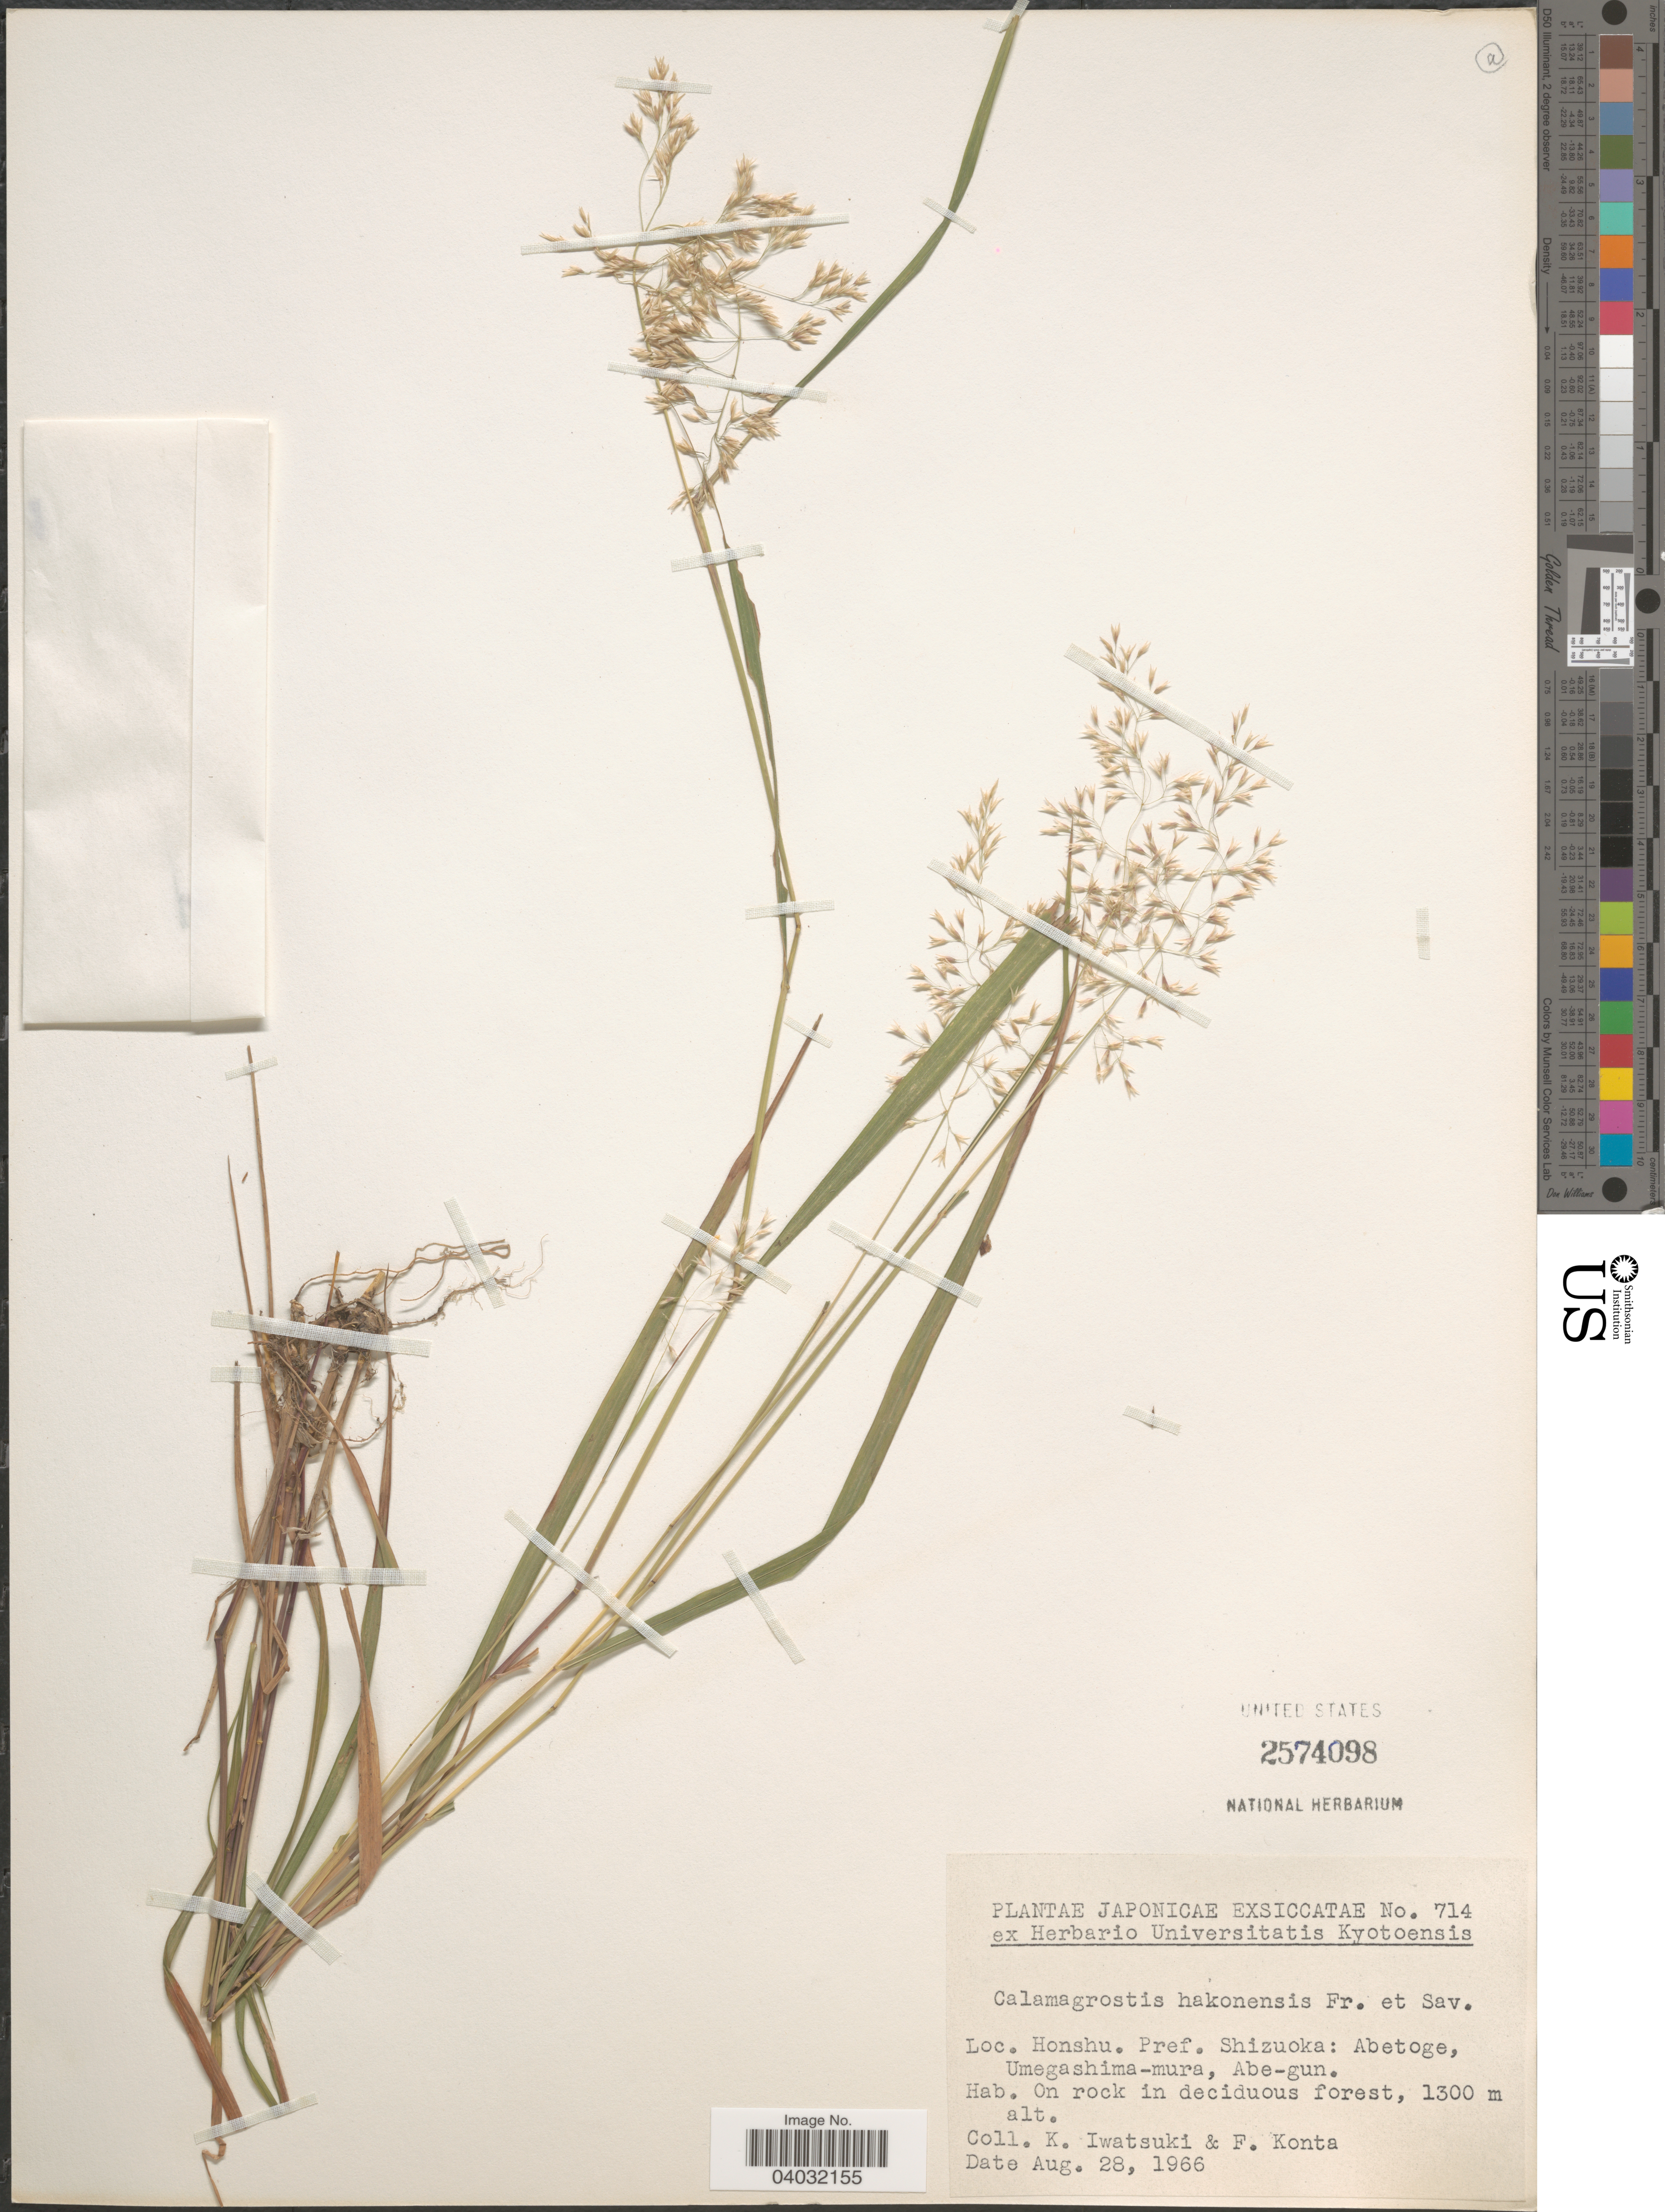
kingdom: Plantae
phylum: Tracheophyta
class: Liliopsida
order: Poales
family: Poaceae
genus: Calamagrostis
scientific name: Calamagrostis hakonensis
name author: Franch. & Sav.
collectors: K. Iwatsuki & F. Konta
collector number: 714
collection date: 1966-08-28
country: Japan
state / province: Sizuoka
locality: Honshu. Pref. Shizuoka: Abetoge, Umegashima-mura, Abe-gun.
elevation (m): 1300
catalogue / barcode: US 2574098